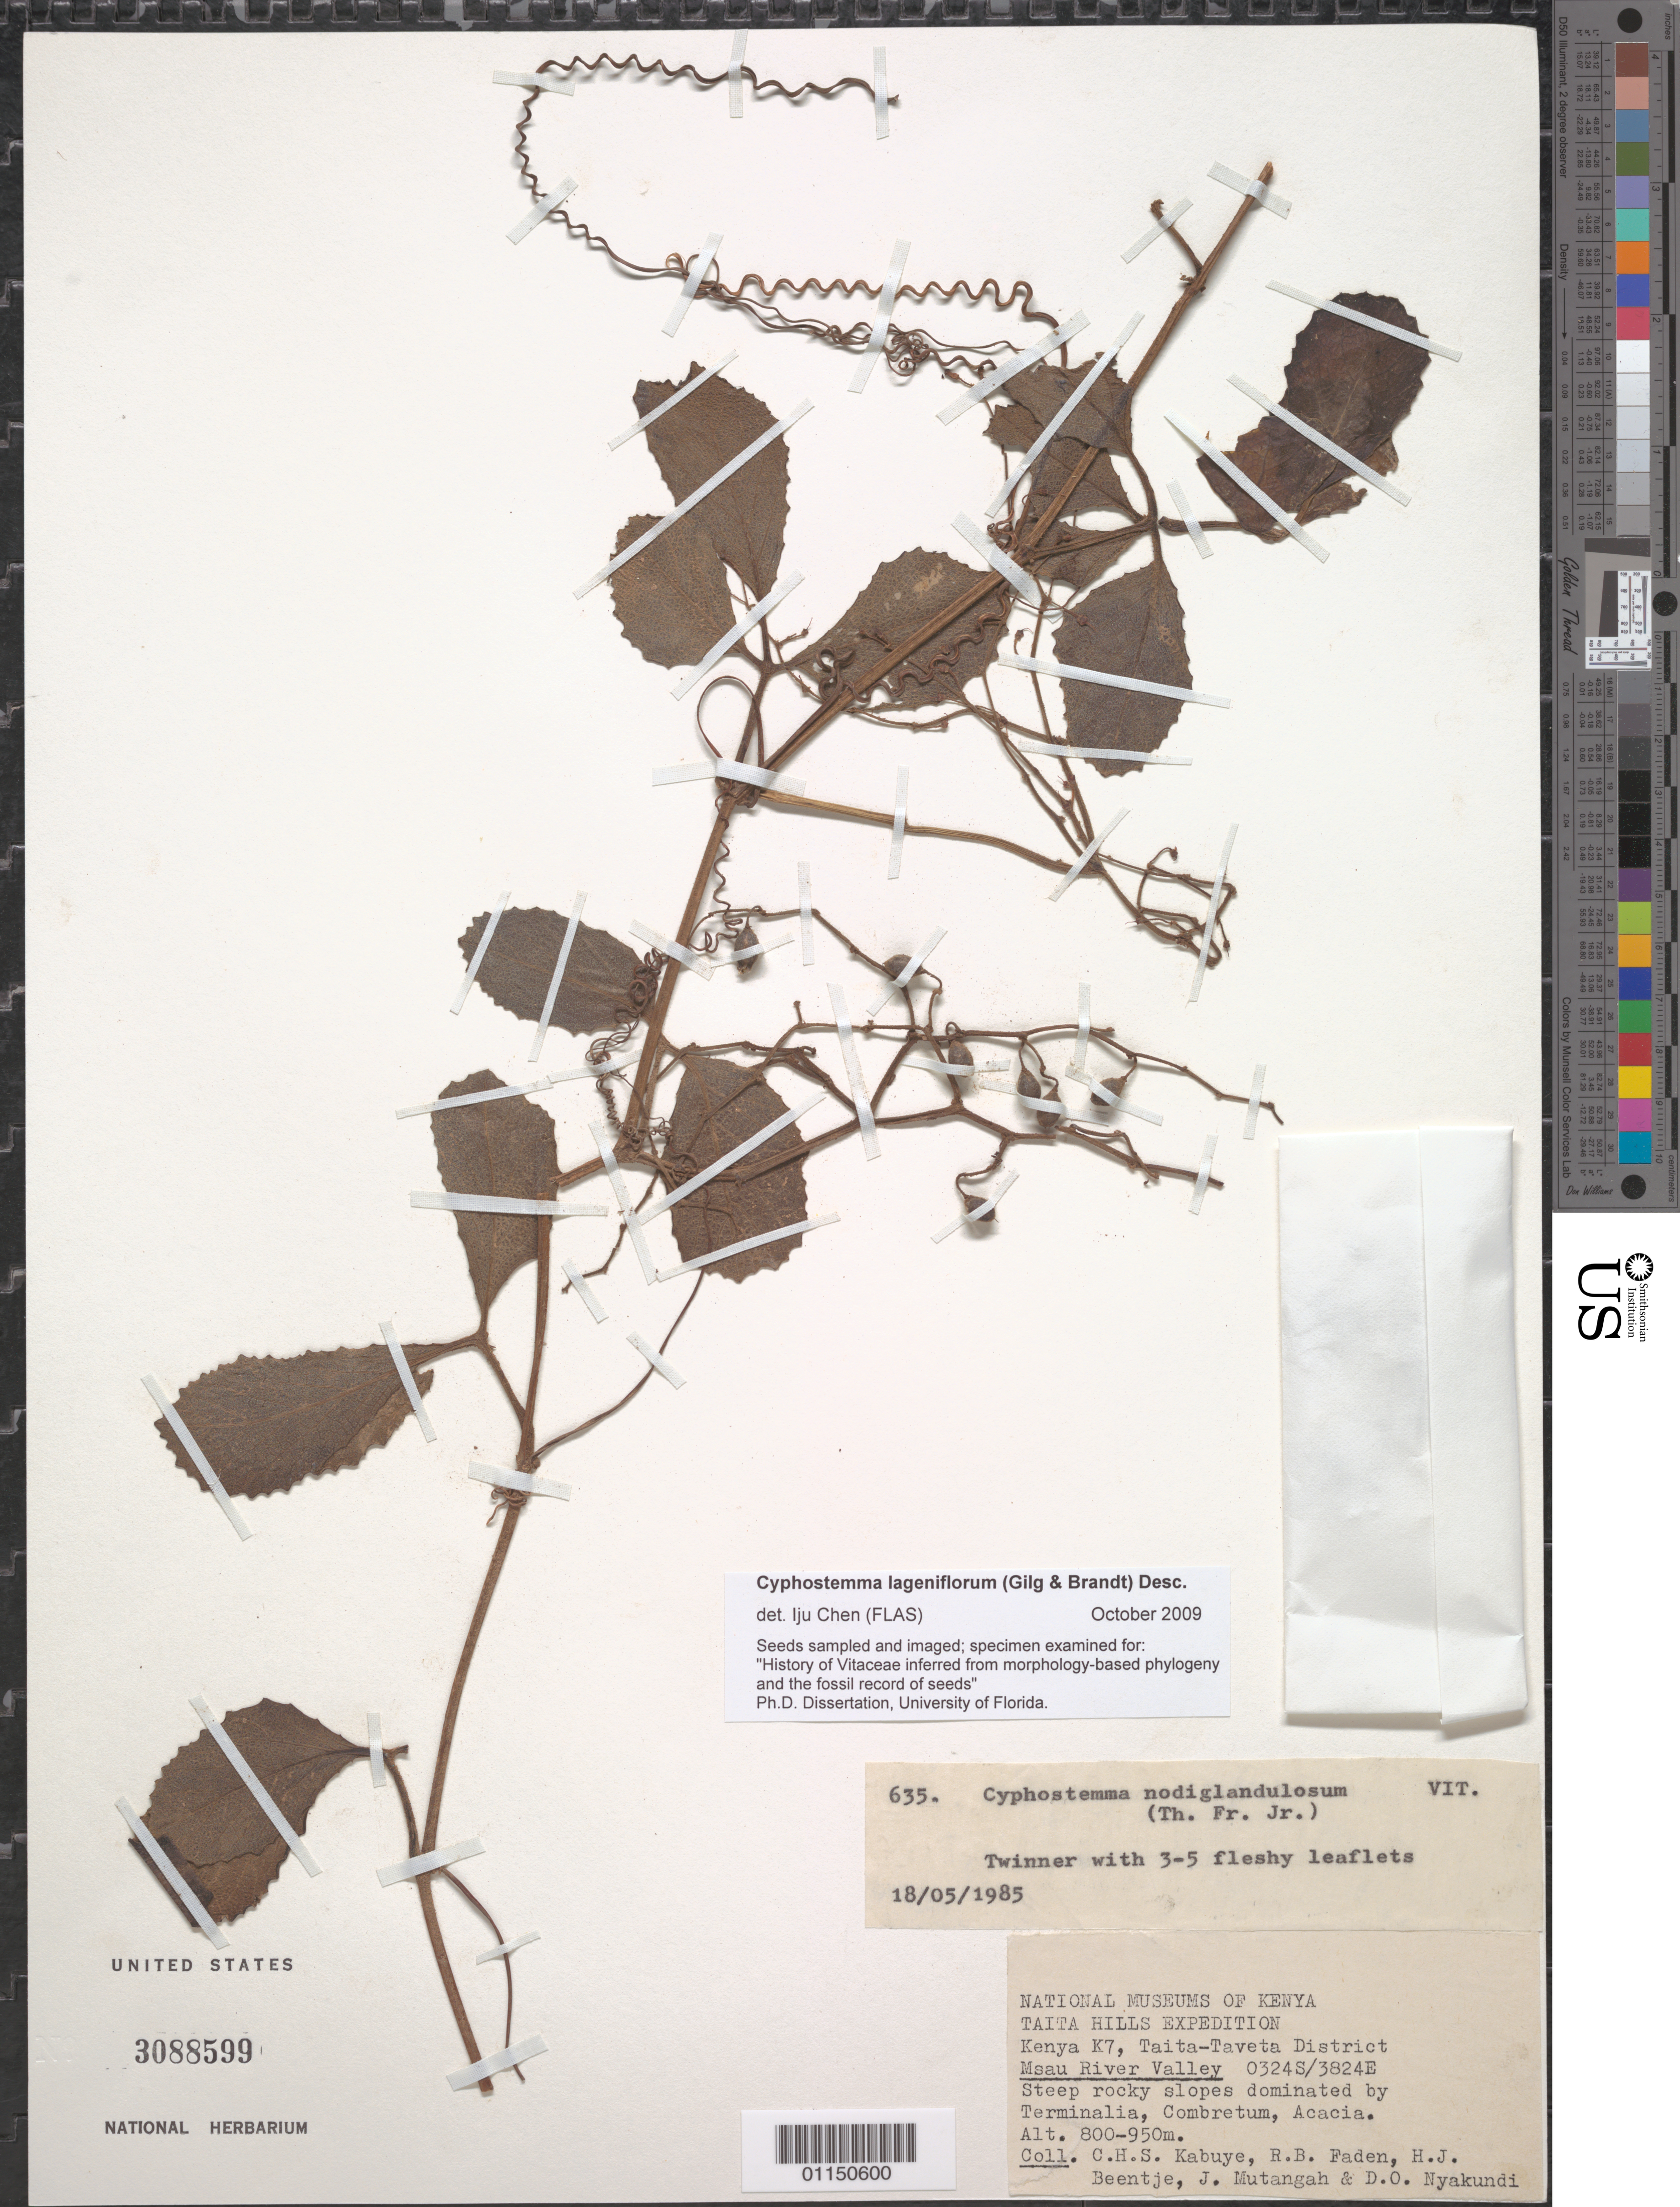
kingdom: Plantae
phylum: Tracheophyta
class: Magnoliopsida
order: Vitales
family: Vitaceae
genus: Cyphostemma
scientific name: Cyphostemma lageniflorum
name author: (Gilg & Brandt) Desc.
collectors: C. Kabuye, R. B. Faden, H. J. Beentje, J. Mutangah & D. Nyakundi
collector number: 635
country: Kenya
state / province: Taita Taveta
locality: Msau River Valley.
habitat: Steep rocky slopes.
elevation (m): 800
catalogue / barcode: US 3088599